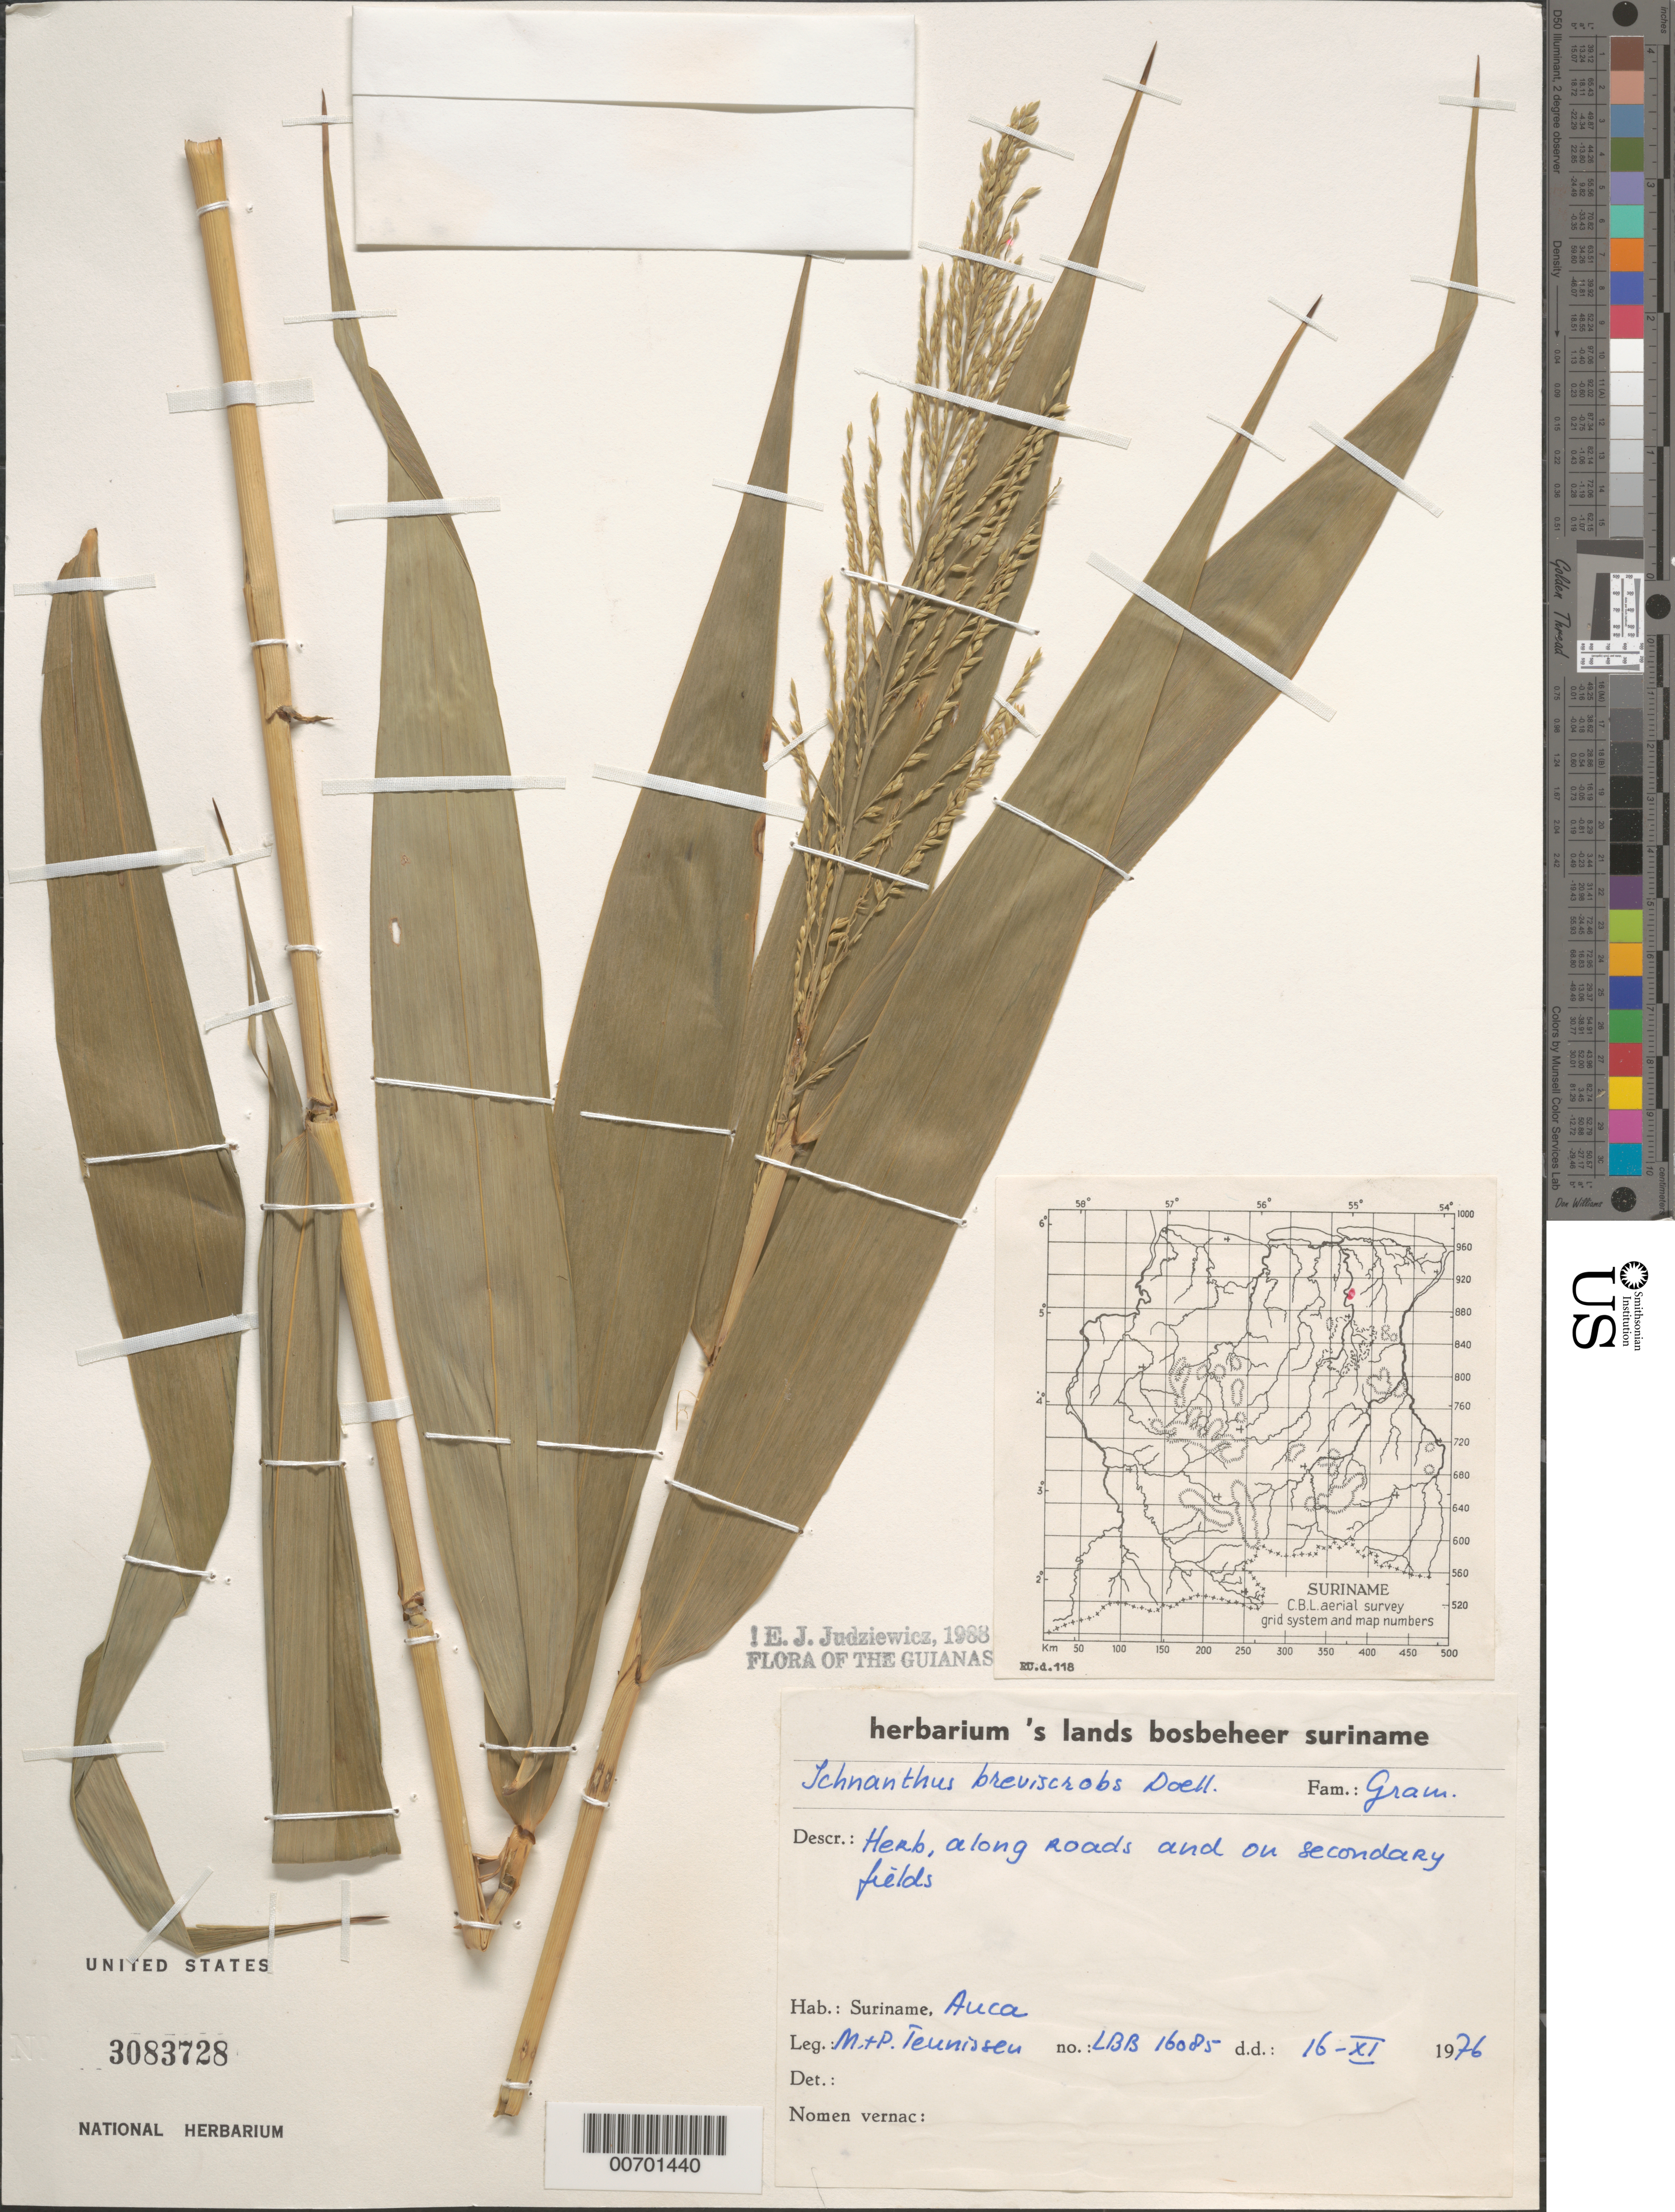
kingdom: Plantae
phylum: Tracheophyta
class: Liliopsida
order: Poales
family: Poaceae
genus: Ichnanthus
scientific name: Ichnanthus breviscrobs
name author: Döll in Mart.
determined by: Judziewicz, E. J.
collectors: M. Teunissen-werkhoven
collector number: LBB 16085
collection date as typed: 16-Nov-76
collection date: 1976-11-16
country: Suriname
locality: Auca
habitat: Along roads and secondary fields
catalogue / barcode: US 3083728